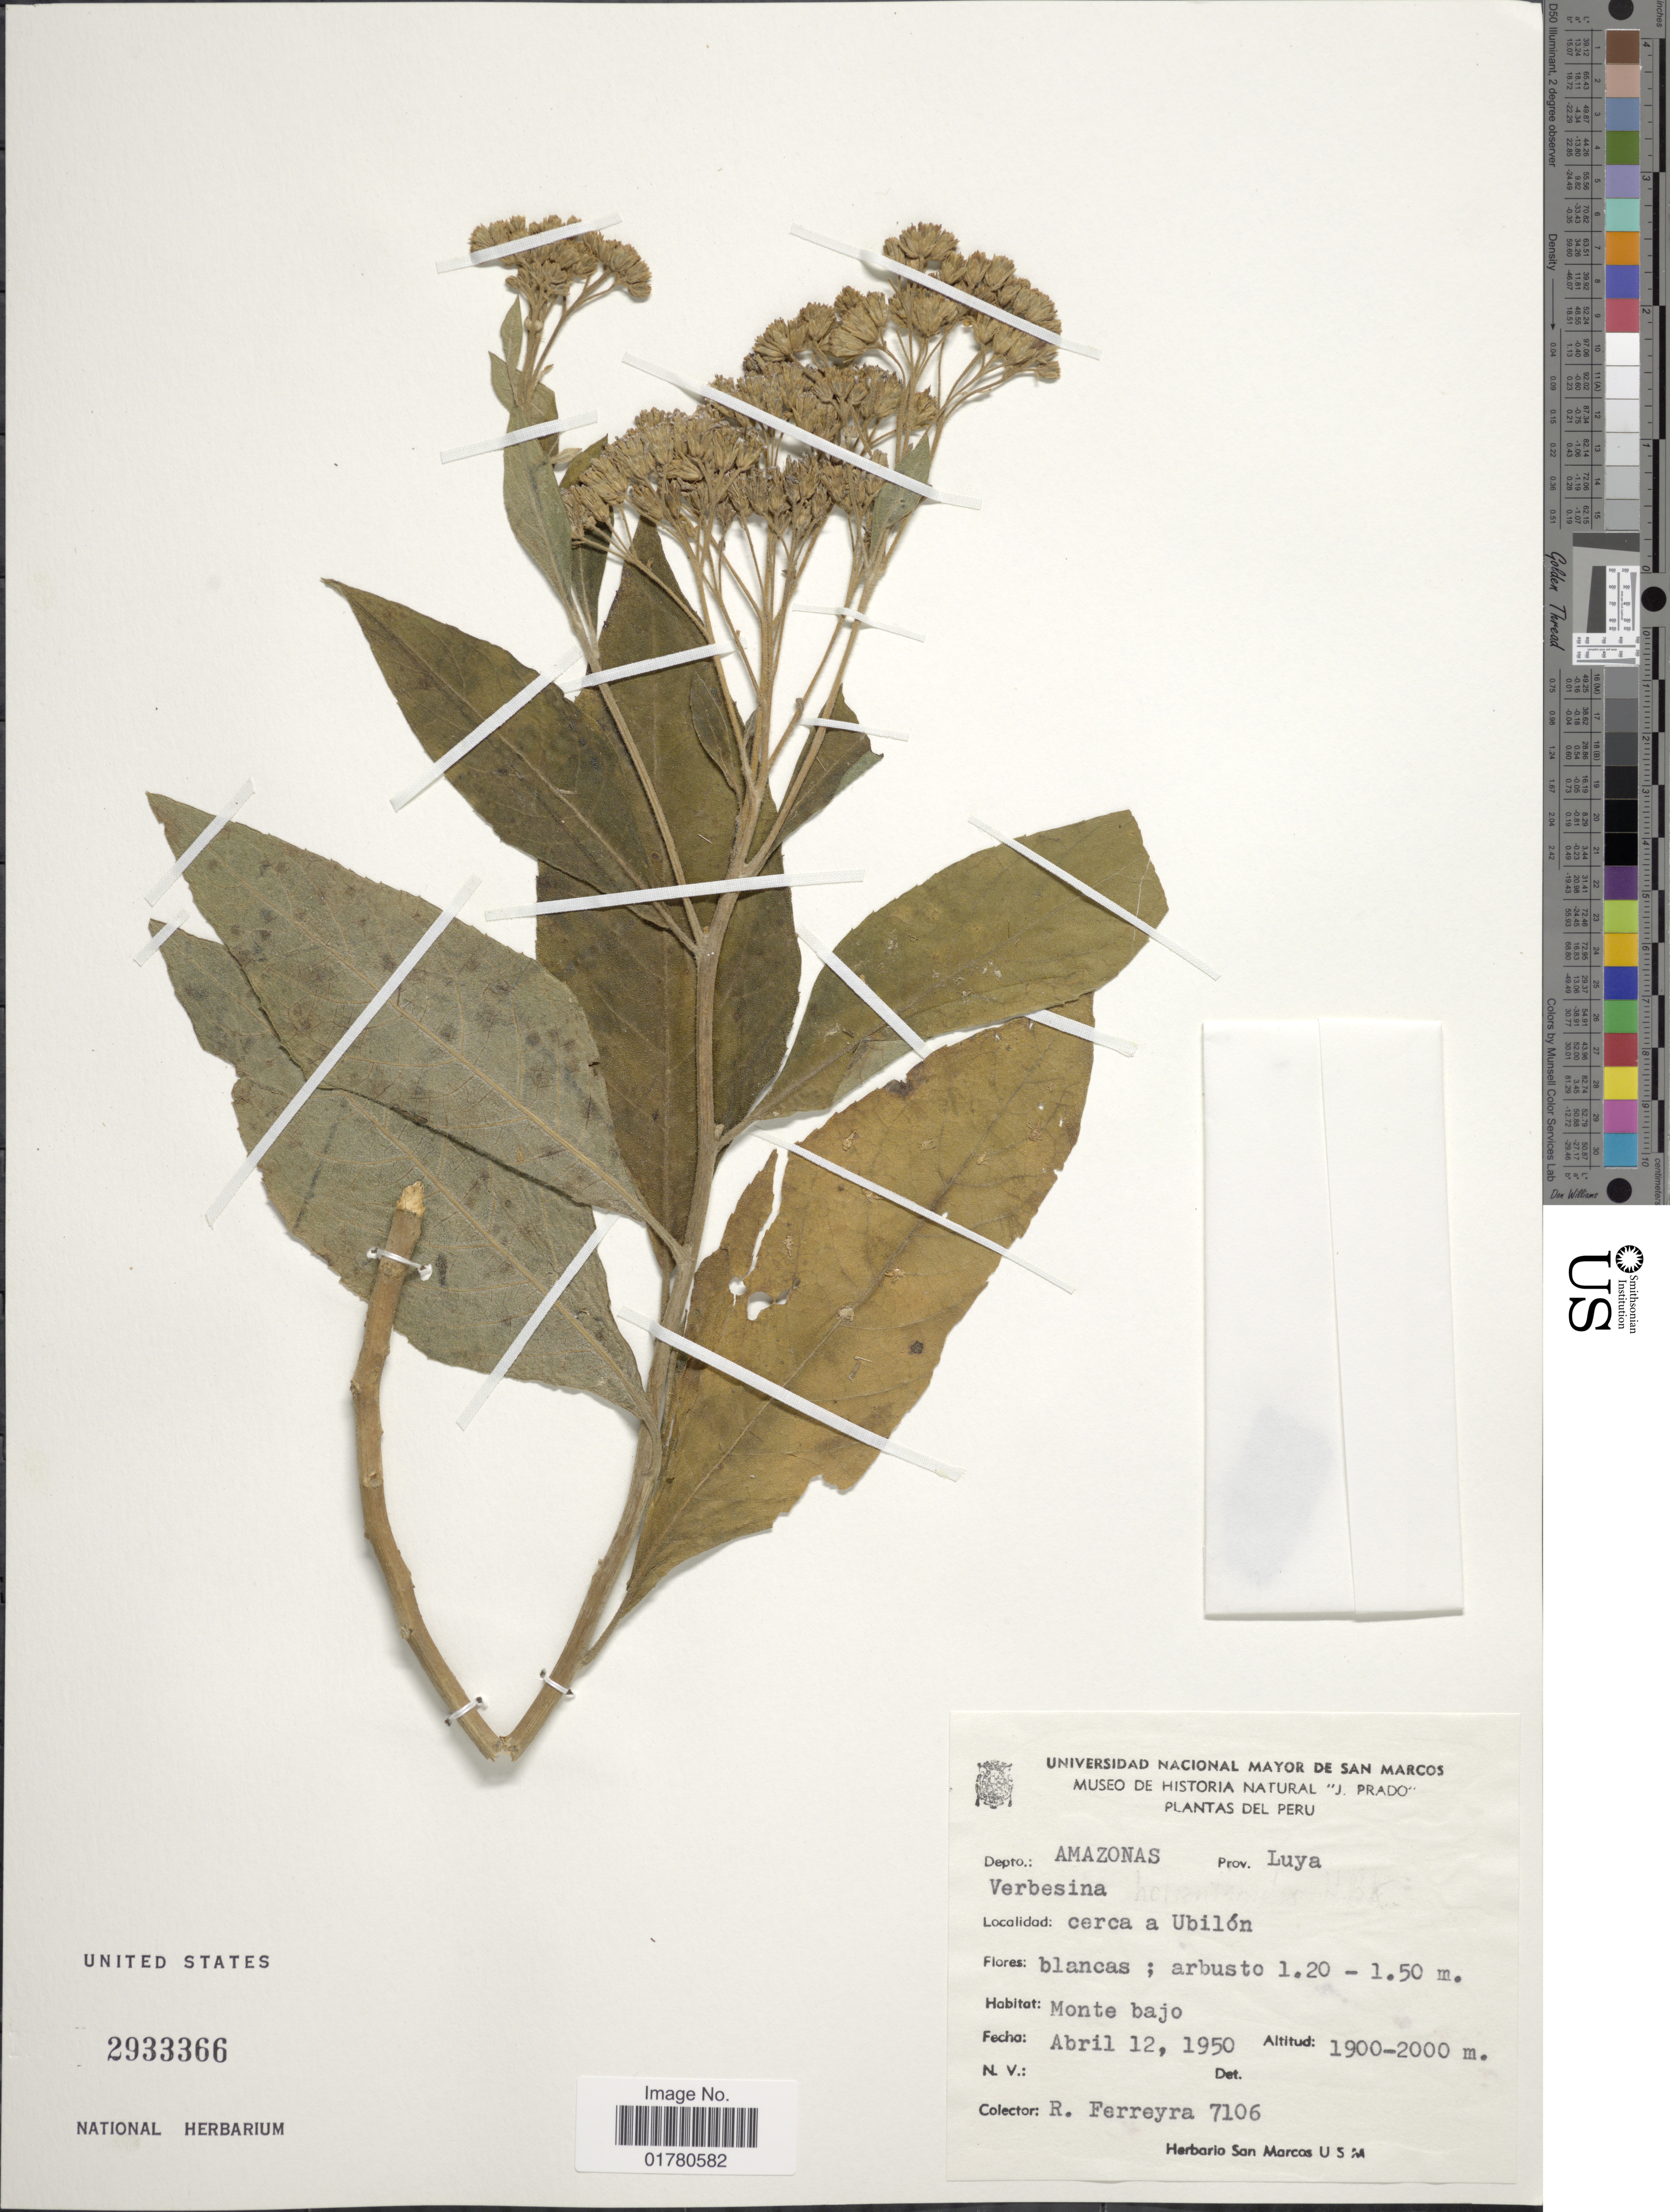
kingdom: Plantae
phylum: Tracheophyta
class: Magnoliopsida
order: Asterales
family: Asteraceae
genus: Verbesina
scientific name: Verbesina cajamarcensis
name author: Sagást.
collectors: R. A. Ferreyra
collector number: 7106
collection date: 1950-04-12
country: Peru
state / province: Amazonas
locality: Depto Amazonas, Prov. Luya, cerca a Ubilón, Monte bajo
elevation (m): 1900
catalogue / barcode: US 2933366